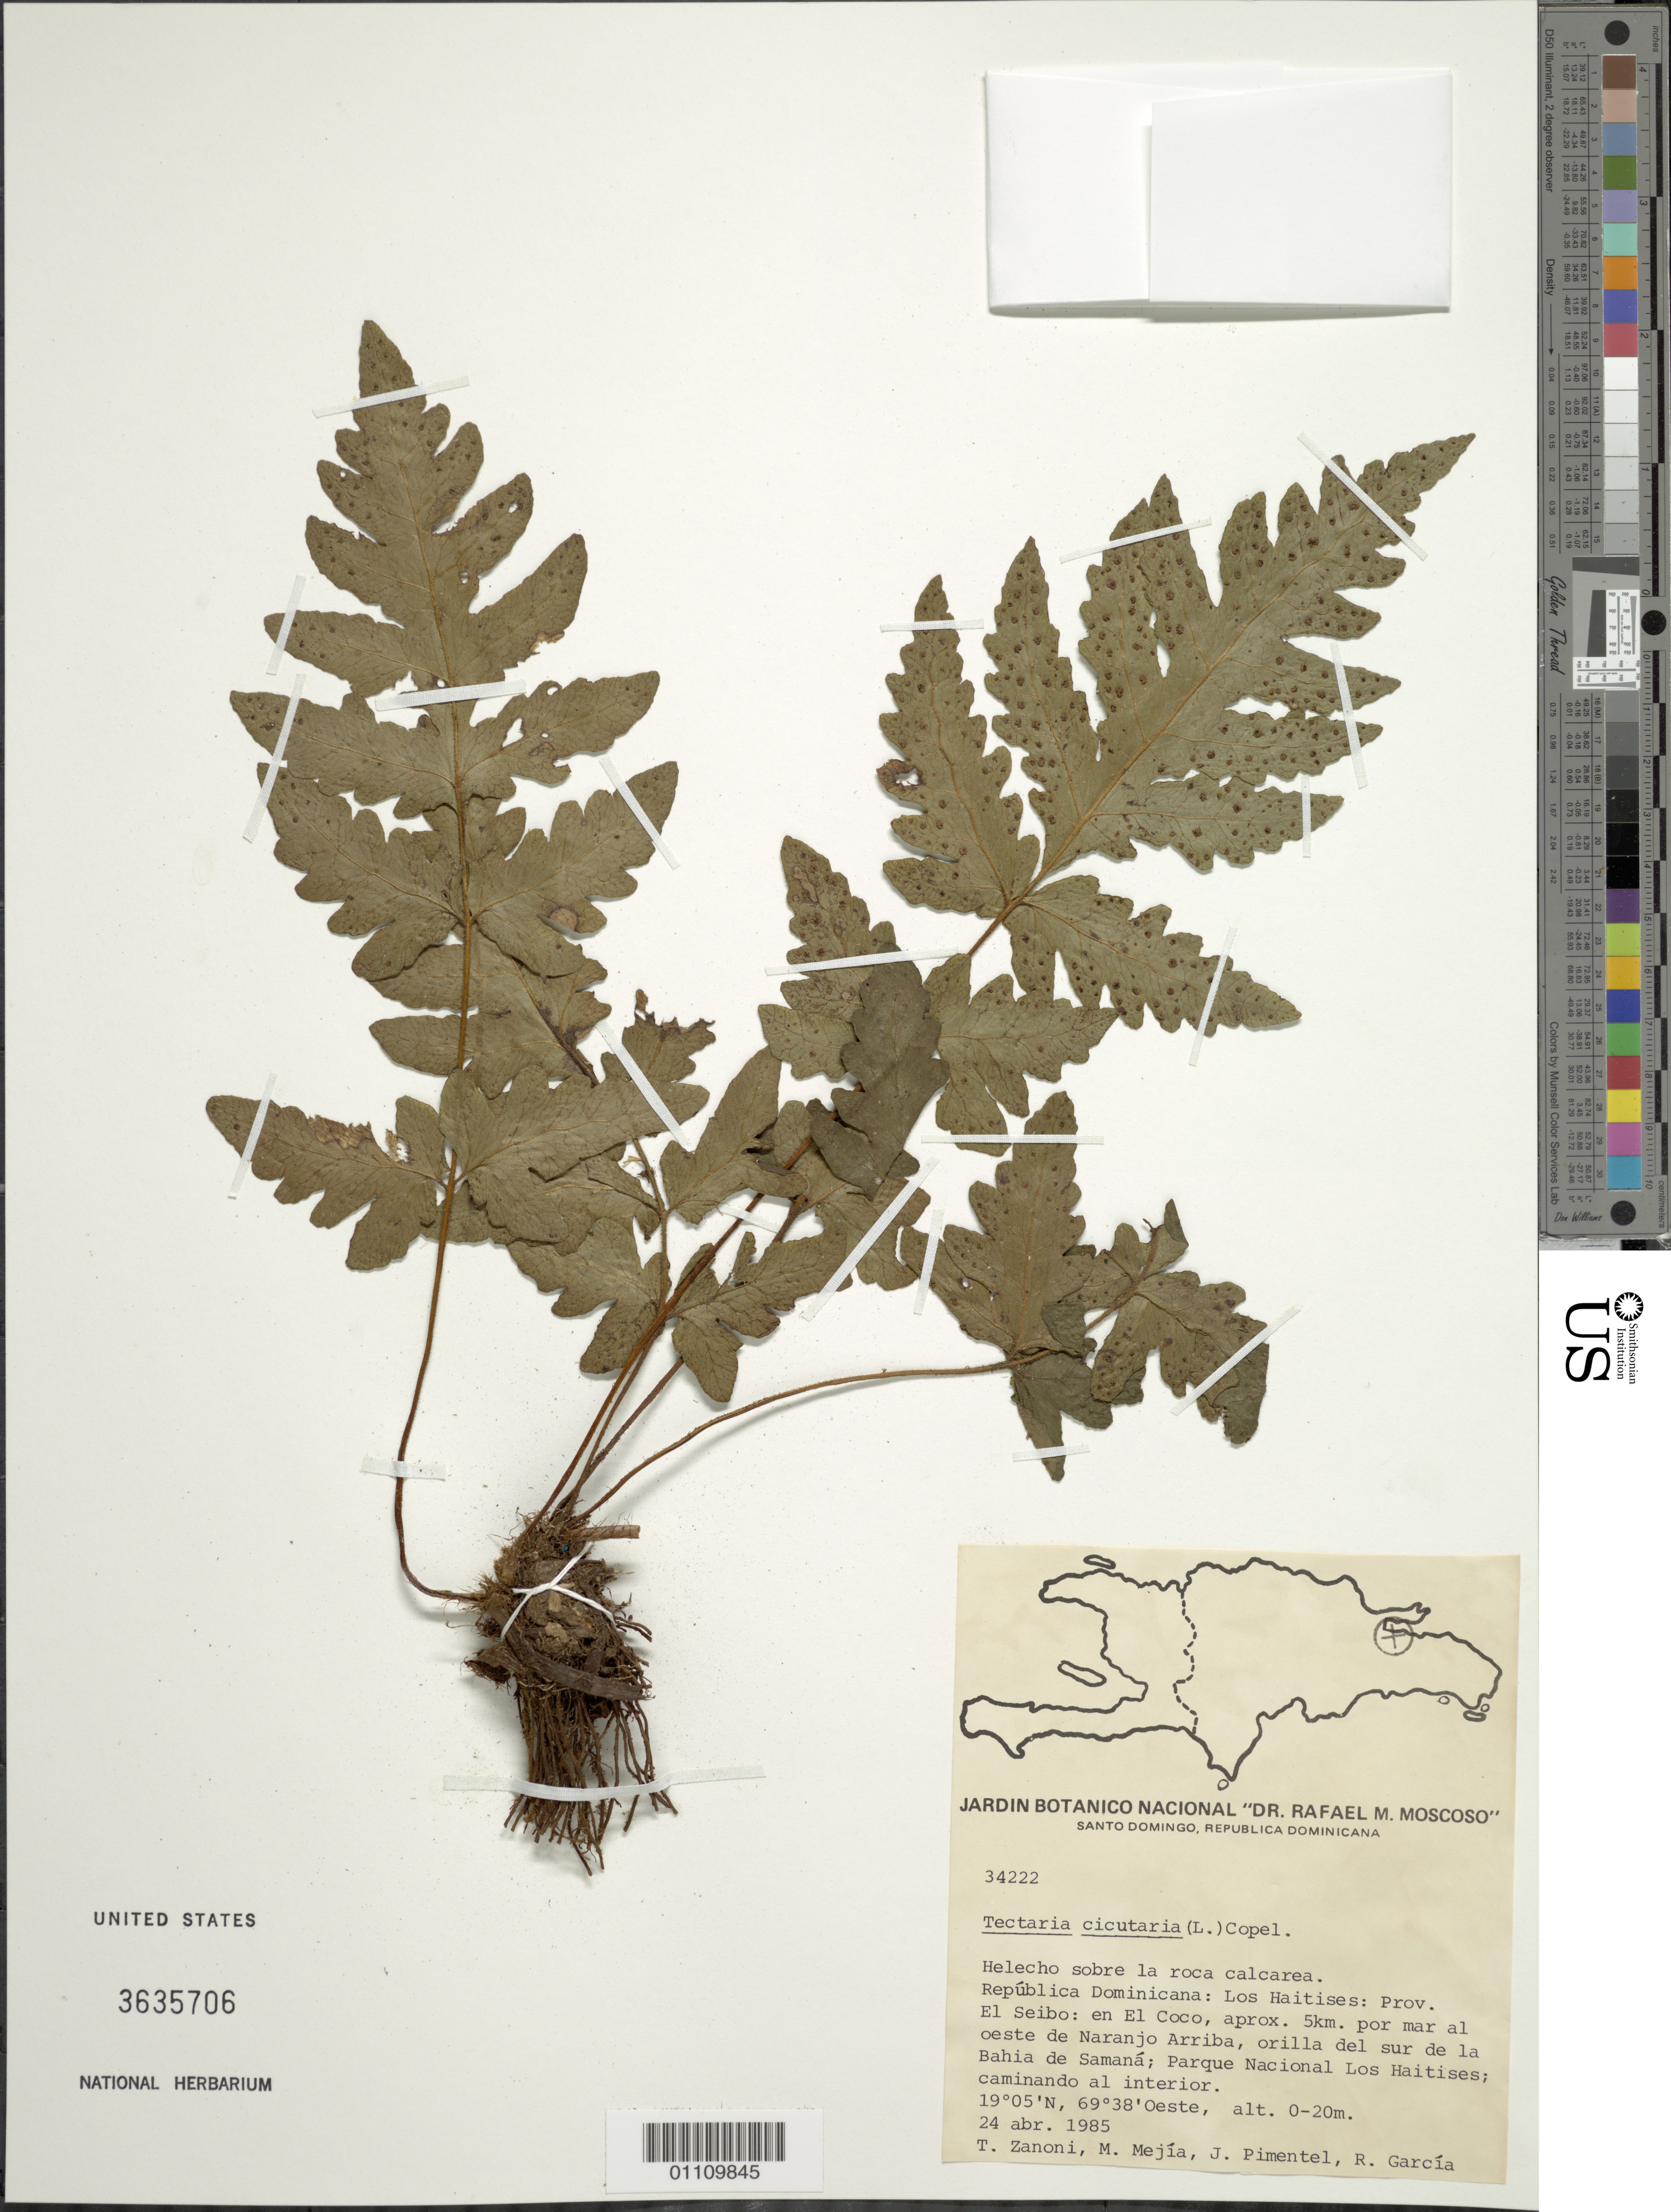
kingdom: Plantae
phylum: Tracheophyta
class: Polypodiopsida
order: Polypodiales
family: Tectariaceae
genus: Tectaria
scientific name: Tectaria cicutaria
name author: (L.) Copel.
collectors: T. A. Zanoni, M. Mejia, J. Pimentel & R. G. García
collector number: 34222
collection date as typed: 24 Apr 1985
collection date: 1985-04-24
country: Dominican Republic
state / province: El Seibo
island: Hispaniola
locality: Los Haitises, en El Coco, aprox. 5 km por mar al oeste de Naranjo Arriba, orilla del sur de la Bahia de Samaná; Parque Nacional Los Haitises, caminando al interior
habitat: Sobre la roca calcarea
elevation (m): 0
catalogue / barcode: US 3635706